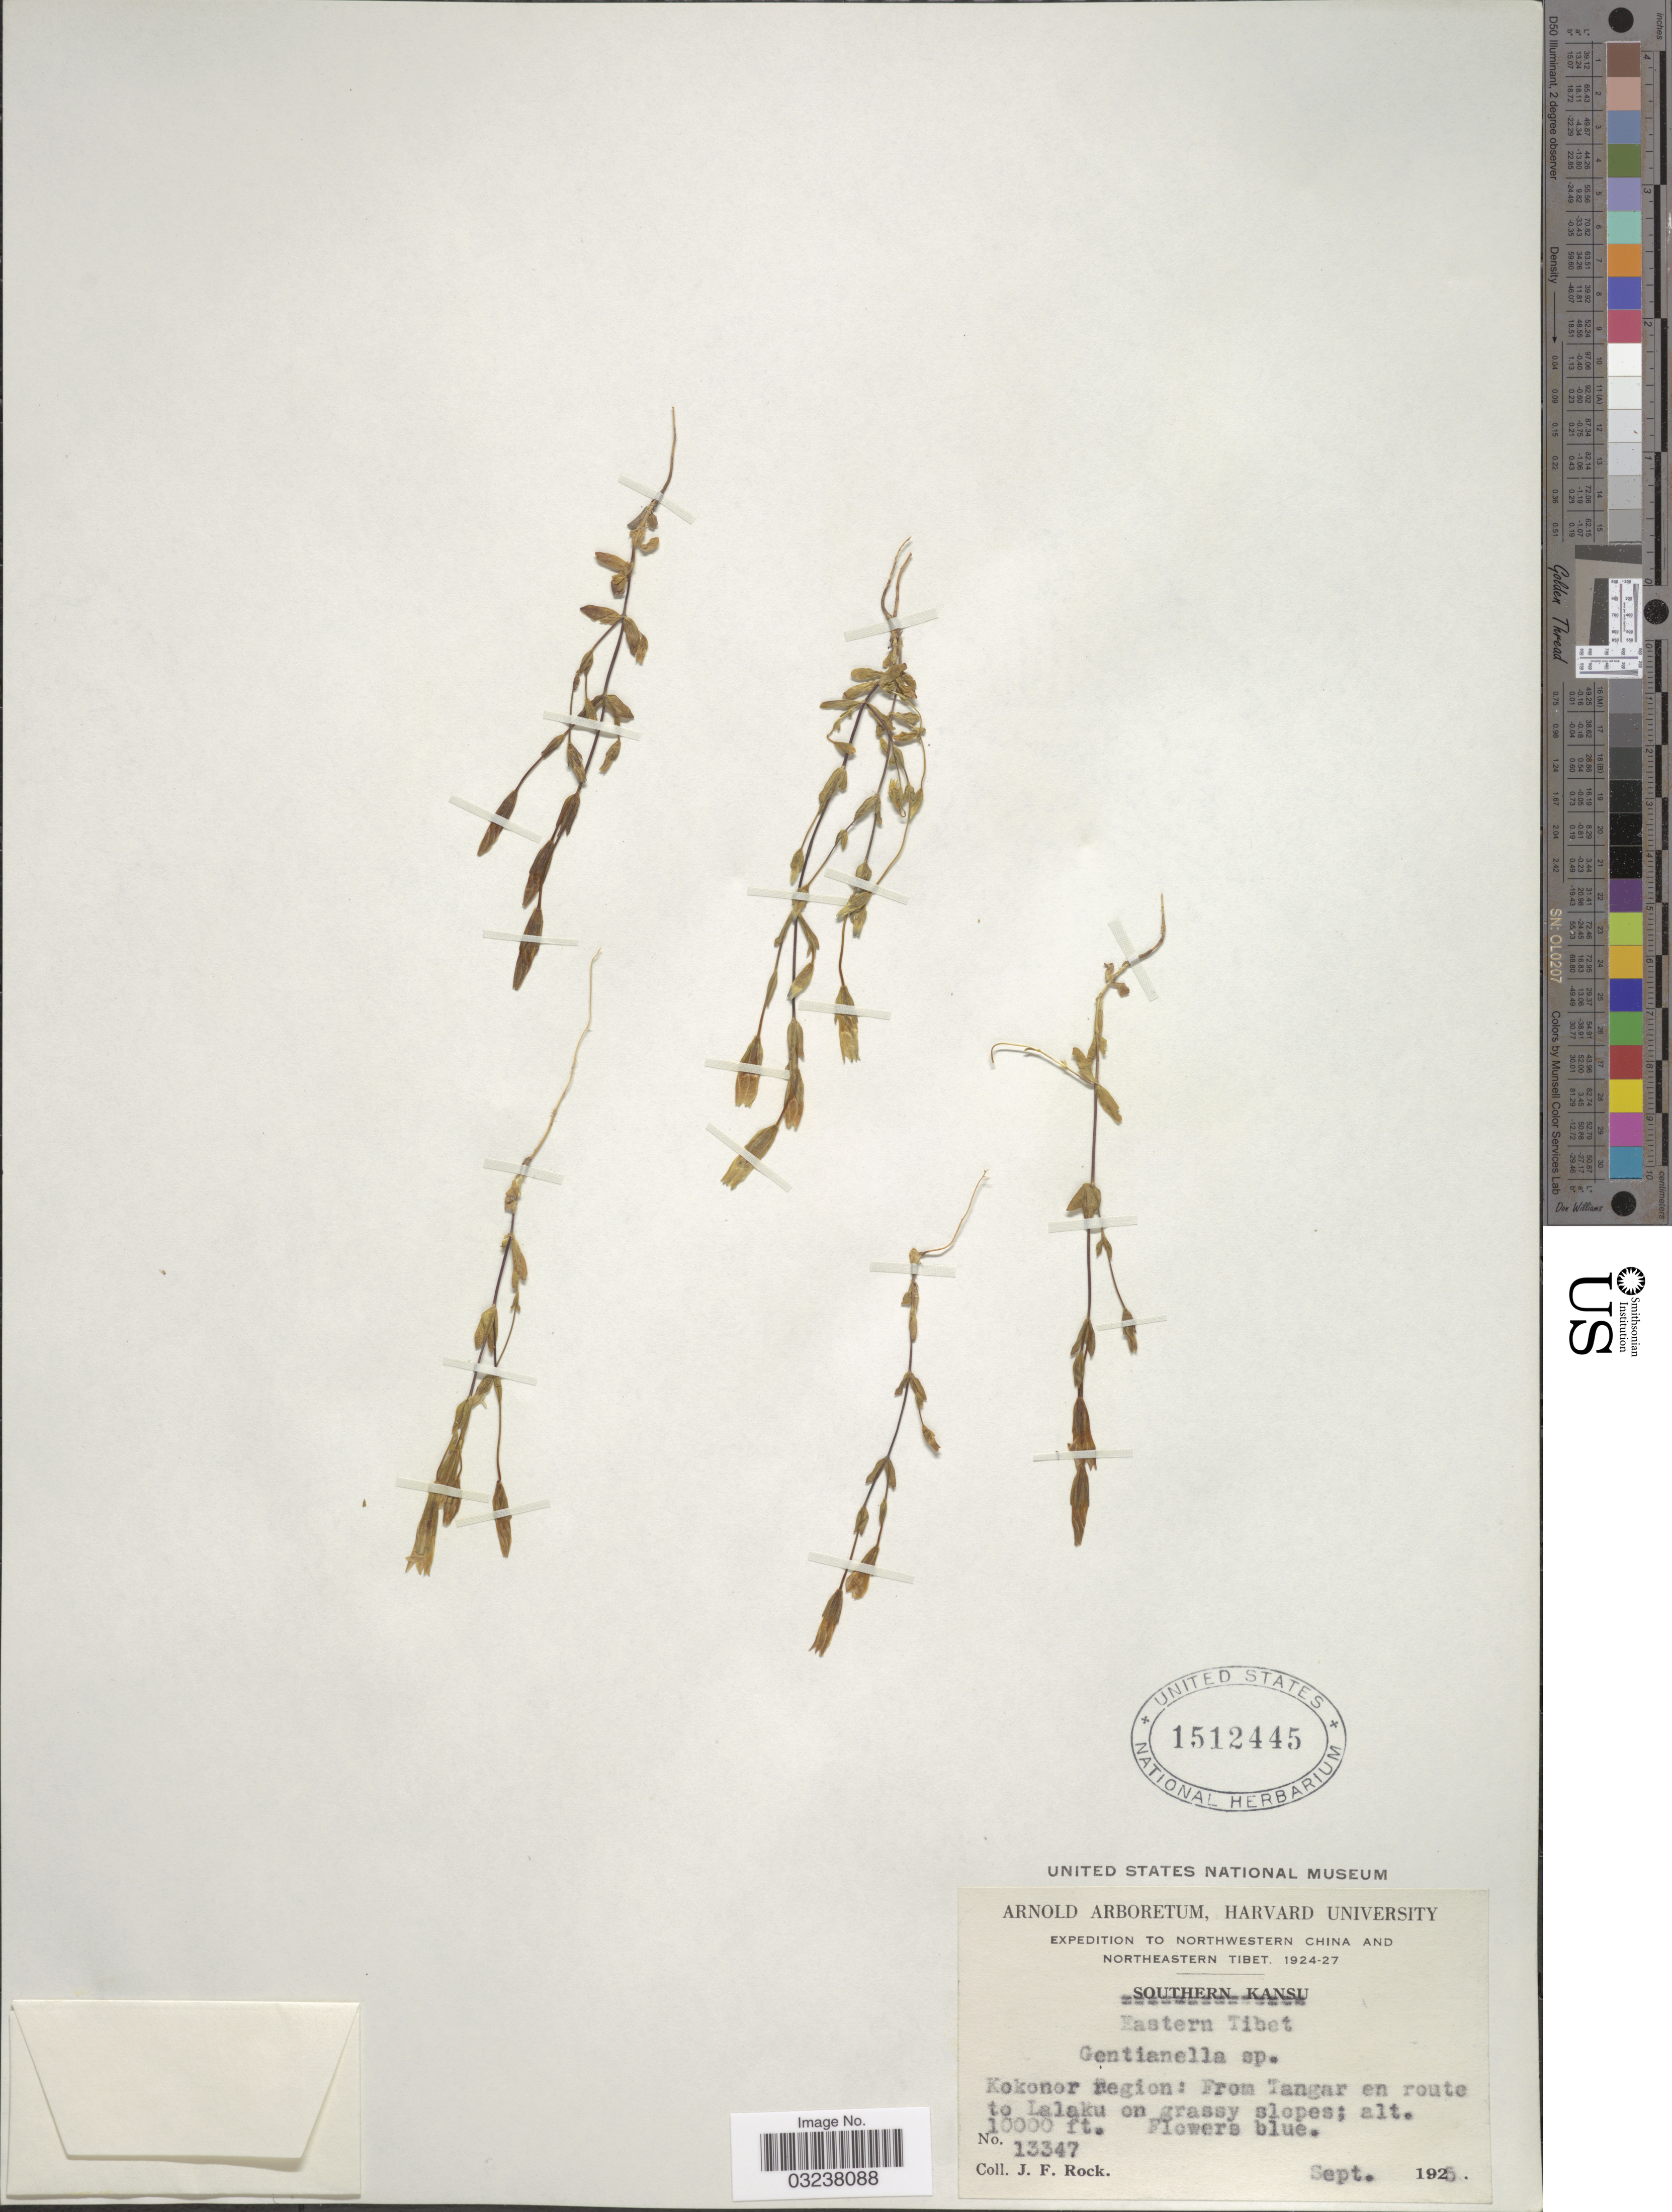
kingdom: Plantae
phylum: Tracheophyta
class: Magnoliopsida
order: Gentianales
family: Gentianaceae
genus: Gentianella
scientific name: Gentianella sp.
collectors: J. Rock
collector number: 13347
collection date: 1925-09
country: China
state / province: Xizang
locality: Northwestern China and Northeastern Tibet. Eastern Tibet. Kokonor Region: From Tangar en route to Lalaku on grassy slopes.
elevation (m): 3048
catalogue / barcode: US 1512445